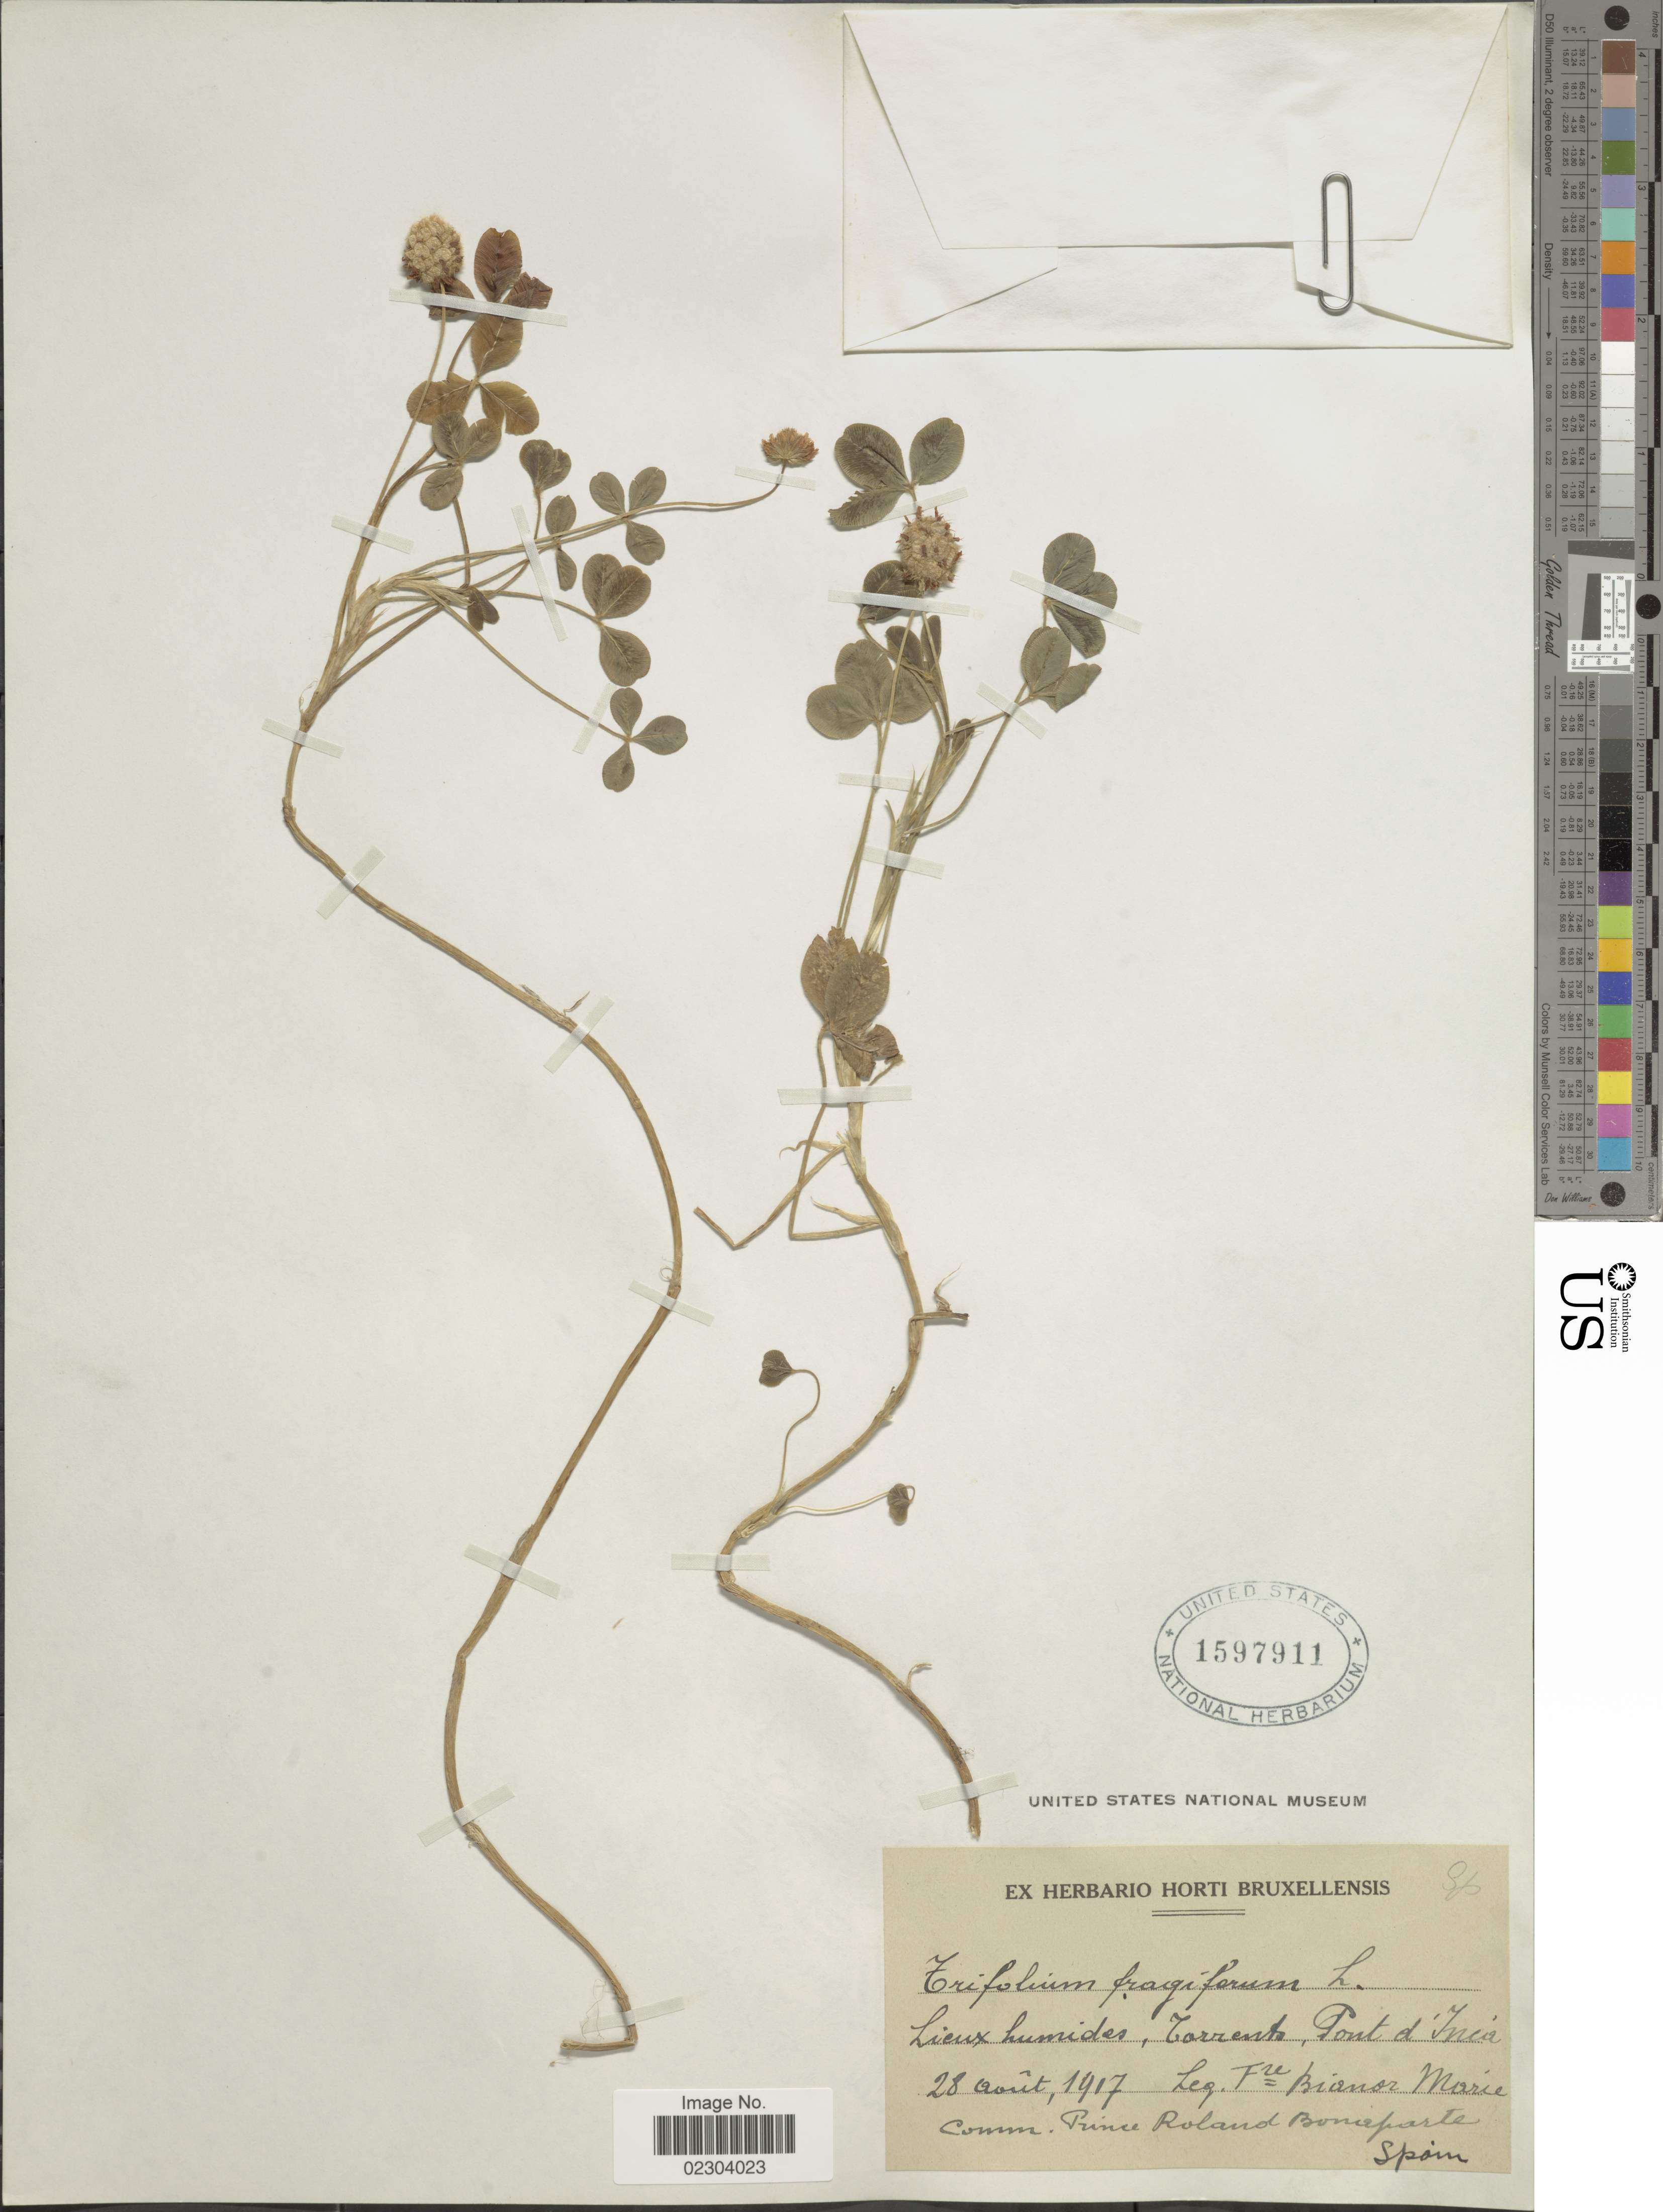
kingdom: Plantae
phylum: Tracheophyta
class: Magnoliopsida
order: Fabales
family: Fabaceae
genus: Trifolium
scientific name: Trifolium fragiferum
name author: L.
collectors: F. Bianor-Marie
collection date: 1917-08-28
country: Spain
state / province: Islas Baleares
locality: Torrents, Pont d'Inca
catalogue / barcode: US 1597911